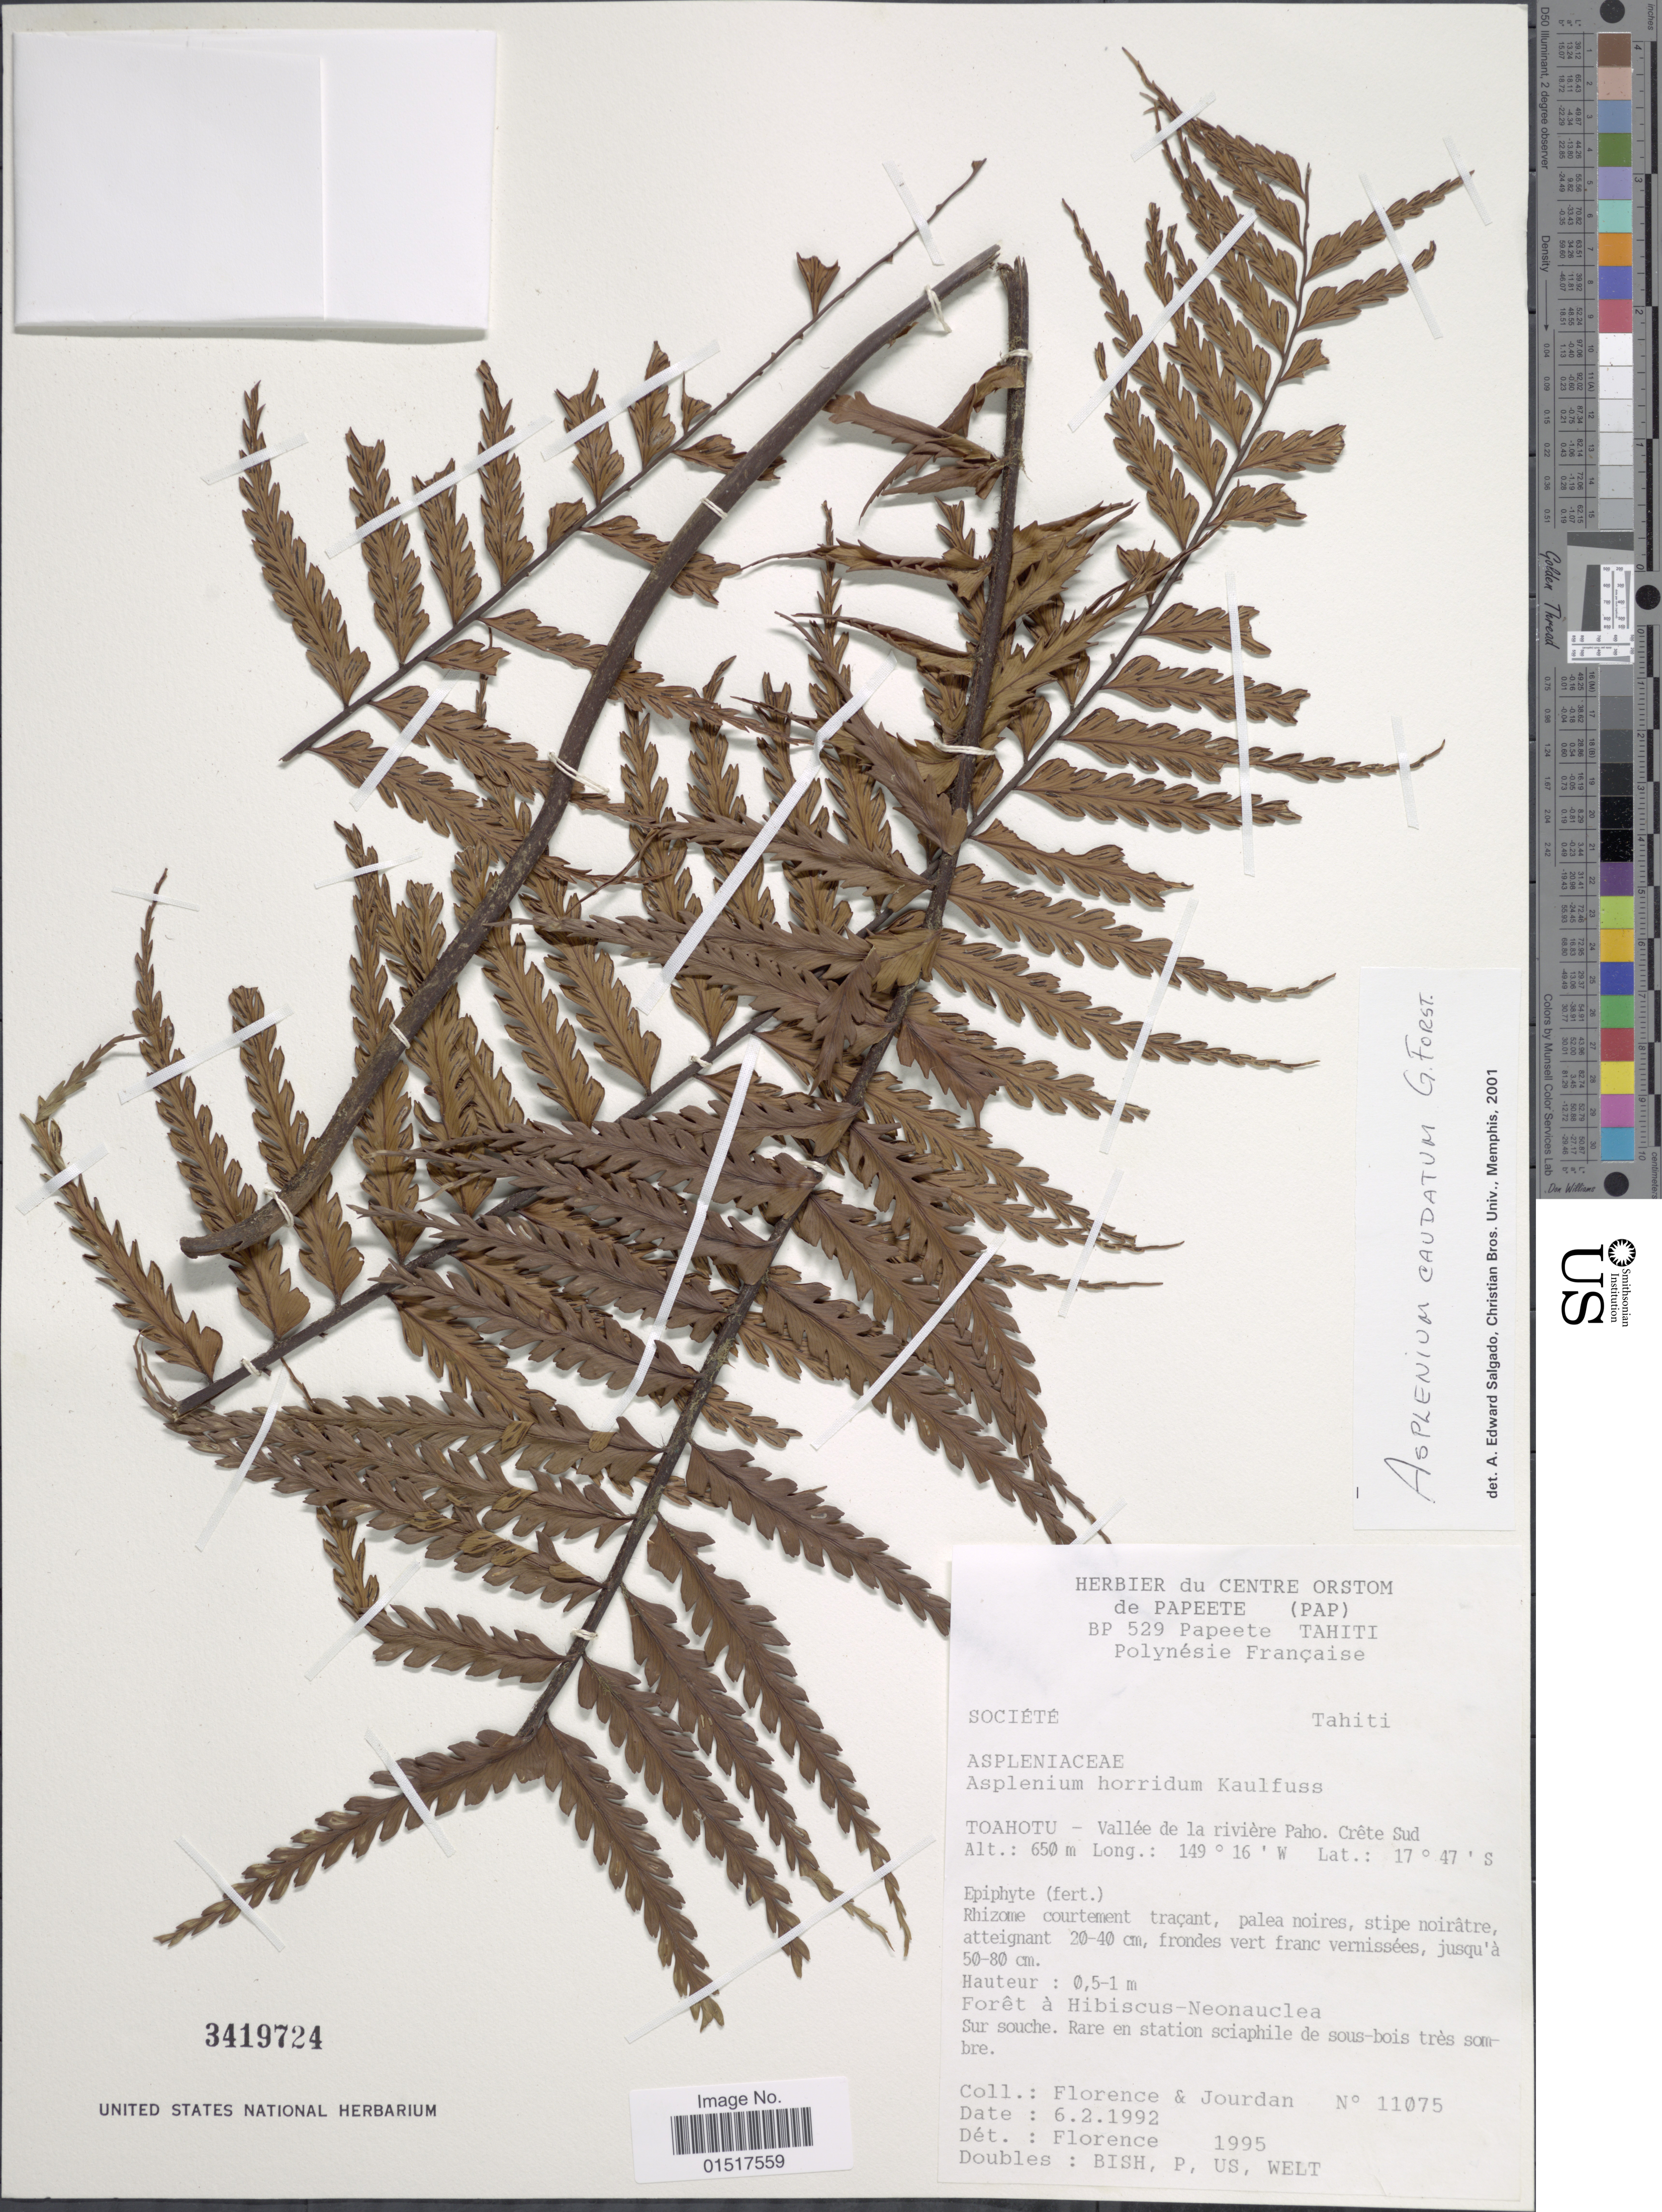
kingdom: Plantae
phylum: Tracheophyta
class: Polypodiopsida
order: Polypodiales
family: Aspleniaceae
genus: Asplenium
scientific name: Asplenium caudatum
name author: G. Forst.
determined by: Salgado, A. E.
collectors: -. Florence & Jourdan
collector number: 11075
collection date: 1992-02-06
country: French Polynesia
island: Tahiti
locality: Société, Tahiti. Toahotu -- Vallée de la rivière Paho. Crête Sud.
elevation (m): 650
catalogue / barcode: US 3419724